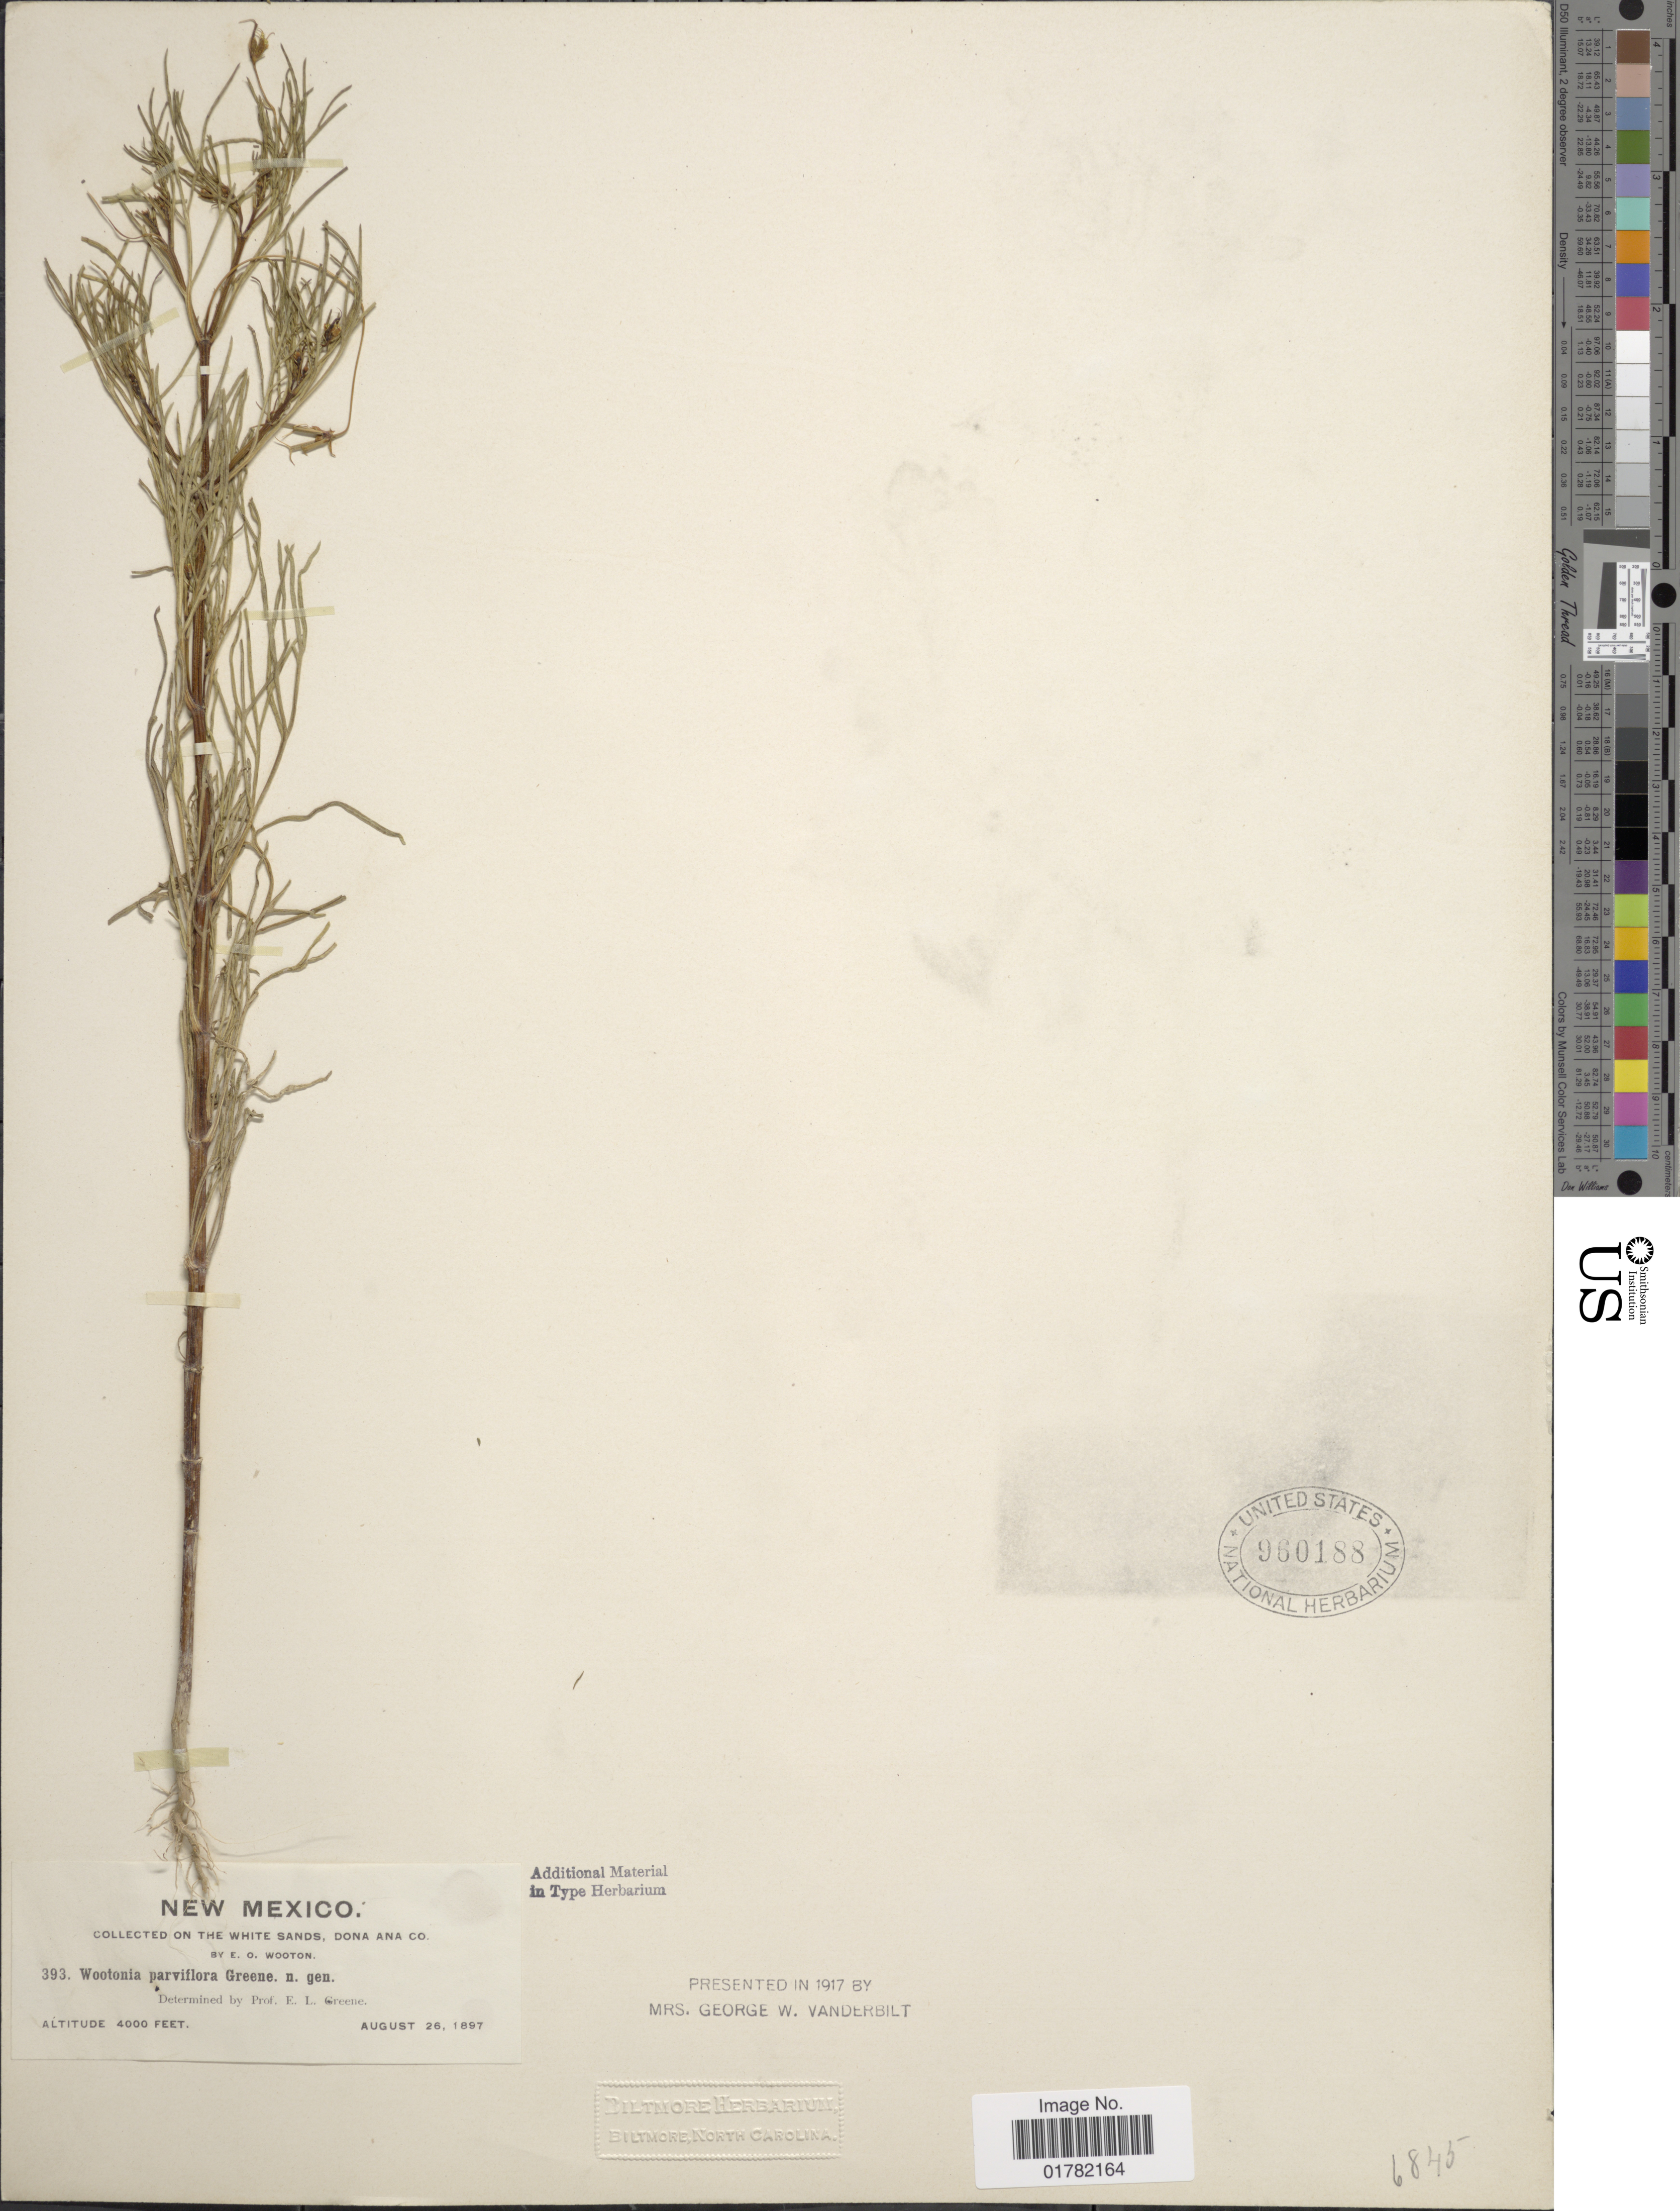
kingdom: Plantae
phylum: Tracheophyta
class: Magnoliopsida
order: Asterales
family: Asteraceae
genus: Dicranocarpus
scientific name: Dicranocarpus parviflorus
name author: A. Gray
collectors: E. O. Wooton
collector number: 393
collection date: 1897-08-26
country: United States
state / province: New Mexico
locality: On the white Sands, Dona Ana co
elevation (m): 1219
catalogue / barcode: US 960188